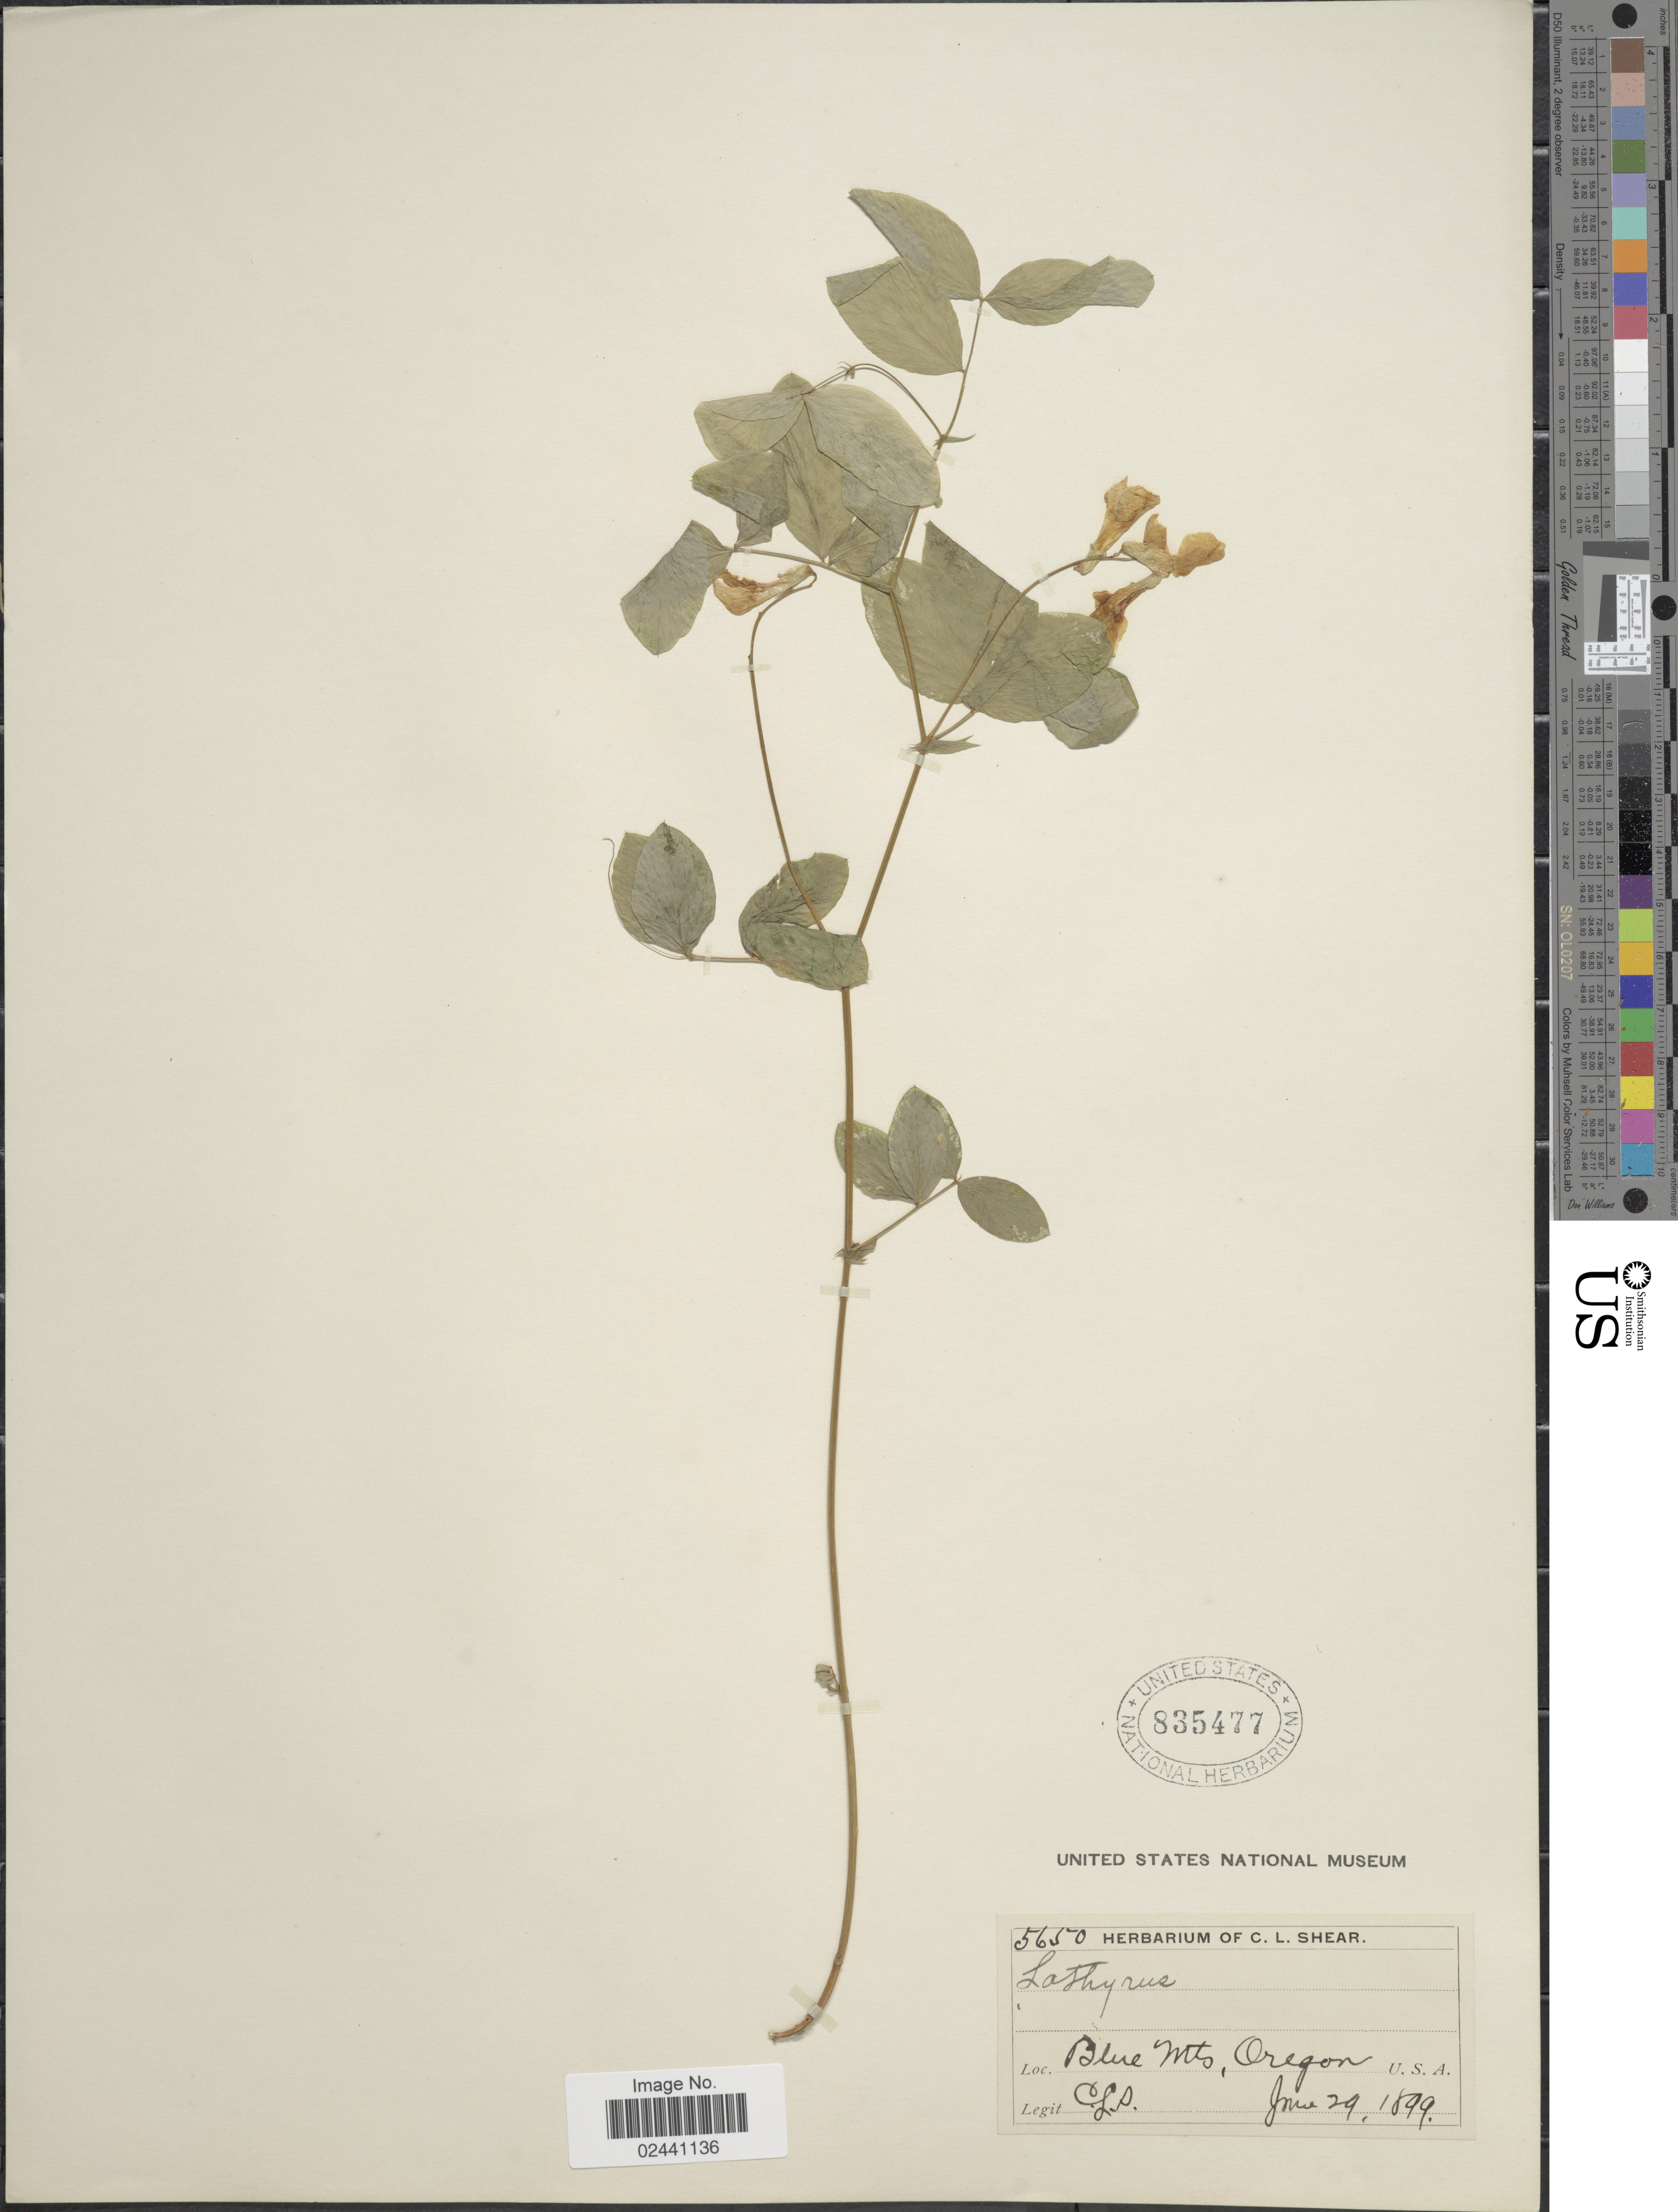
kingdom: Plantae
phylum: Tracheophyta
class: Magnoliopsida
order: Fabales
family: Fabaceae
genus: Lathyrus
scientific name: Lathyrus nevadensis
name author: S. Watson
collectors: C. L. Shear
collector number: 5650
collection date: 1899-06-29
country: United States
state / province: Oregon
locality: Blue Mts, Oregon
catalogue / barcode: US 835477